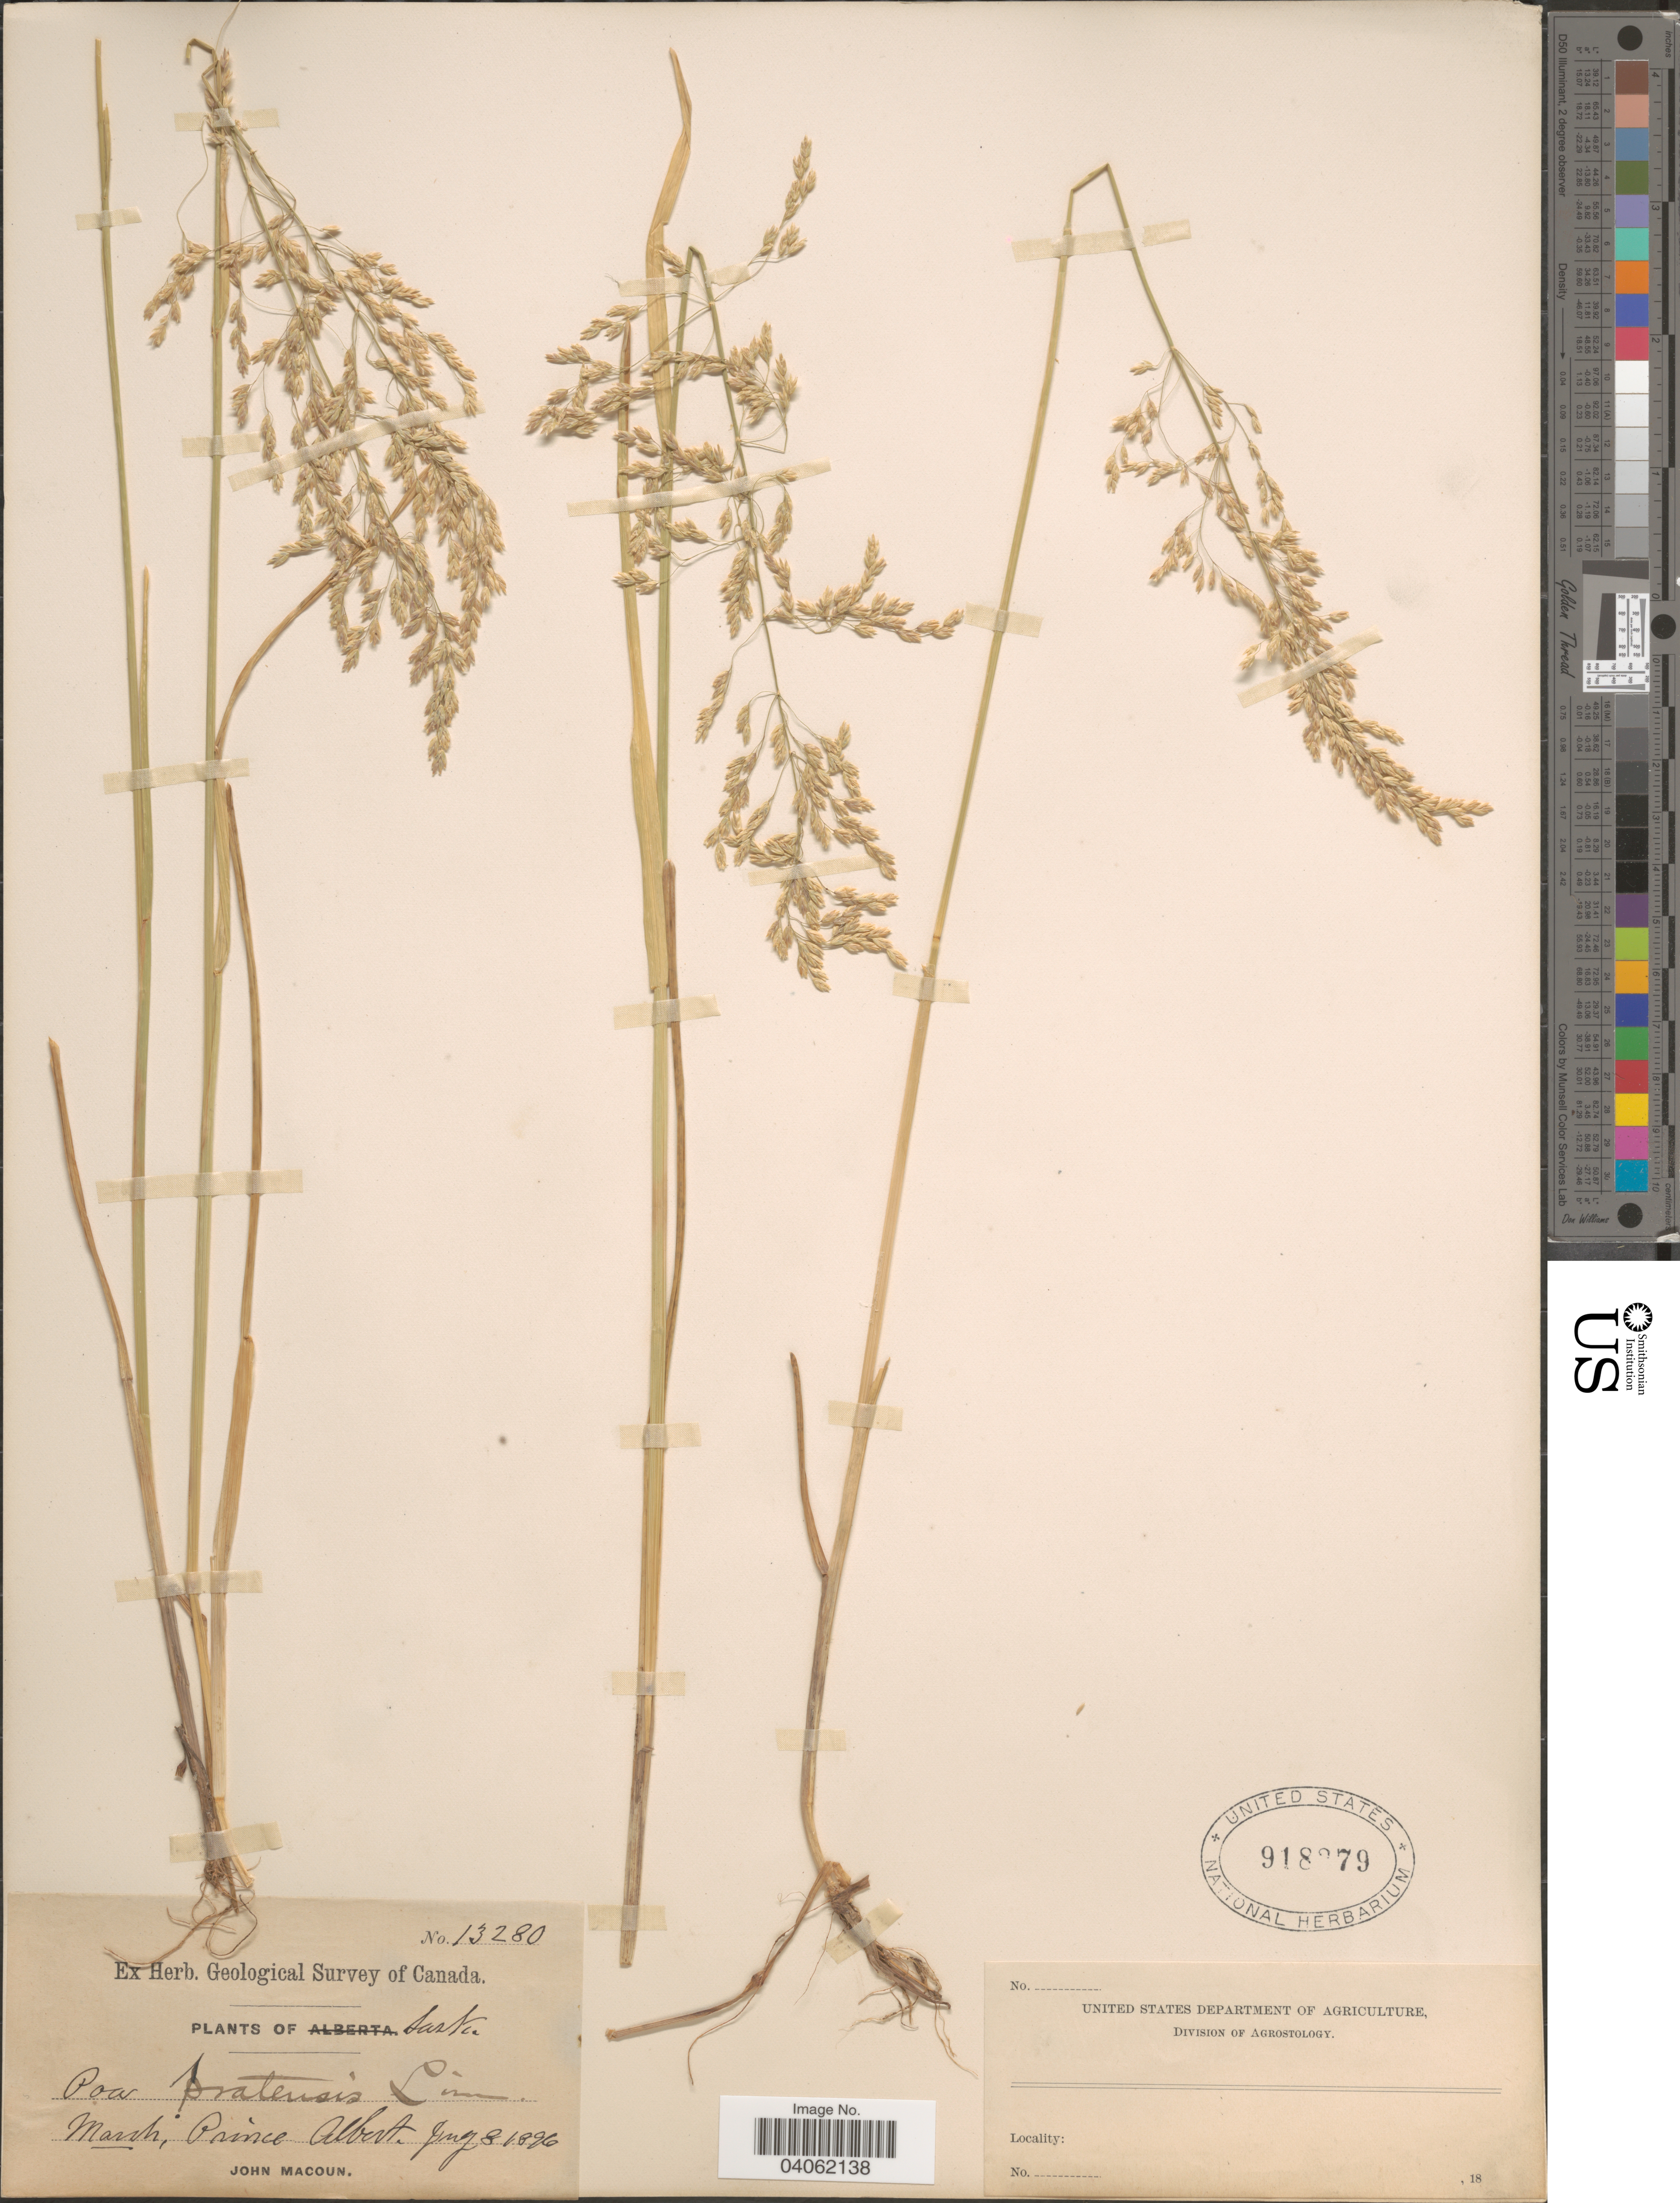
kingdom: Plantae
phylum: Tracheophyta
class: Liliopsida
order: Poales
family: Poaceae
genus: Poa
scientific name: Poa pratensis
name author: L.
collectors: J. Macoun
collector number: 13280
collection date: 1896-06-08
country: Canada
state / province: Saskatchewan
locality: Marsh, Prince Albert.